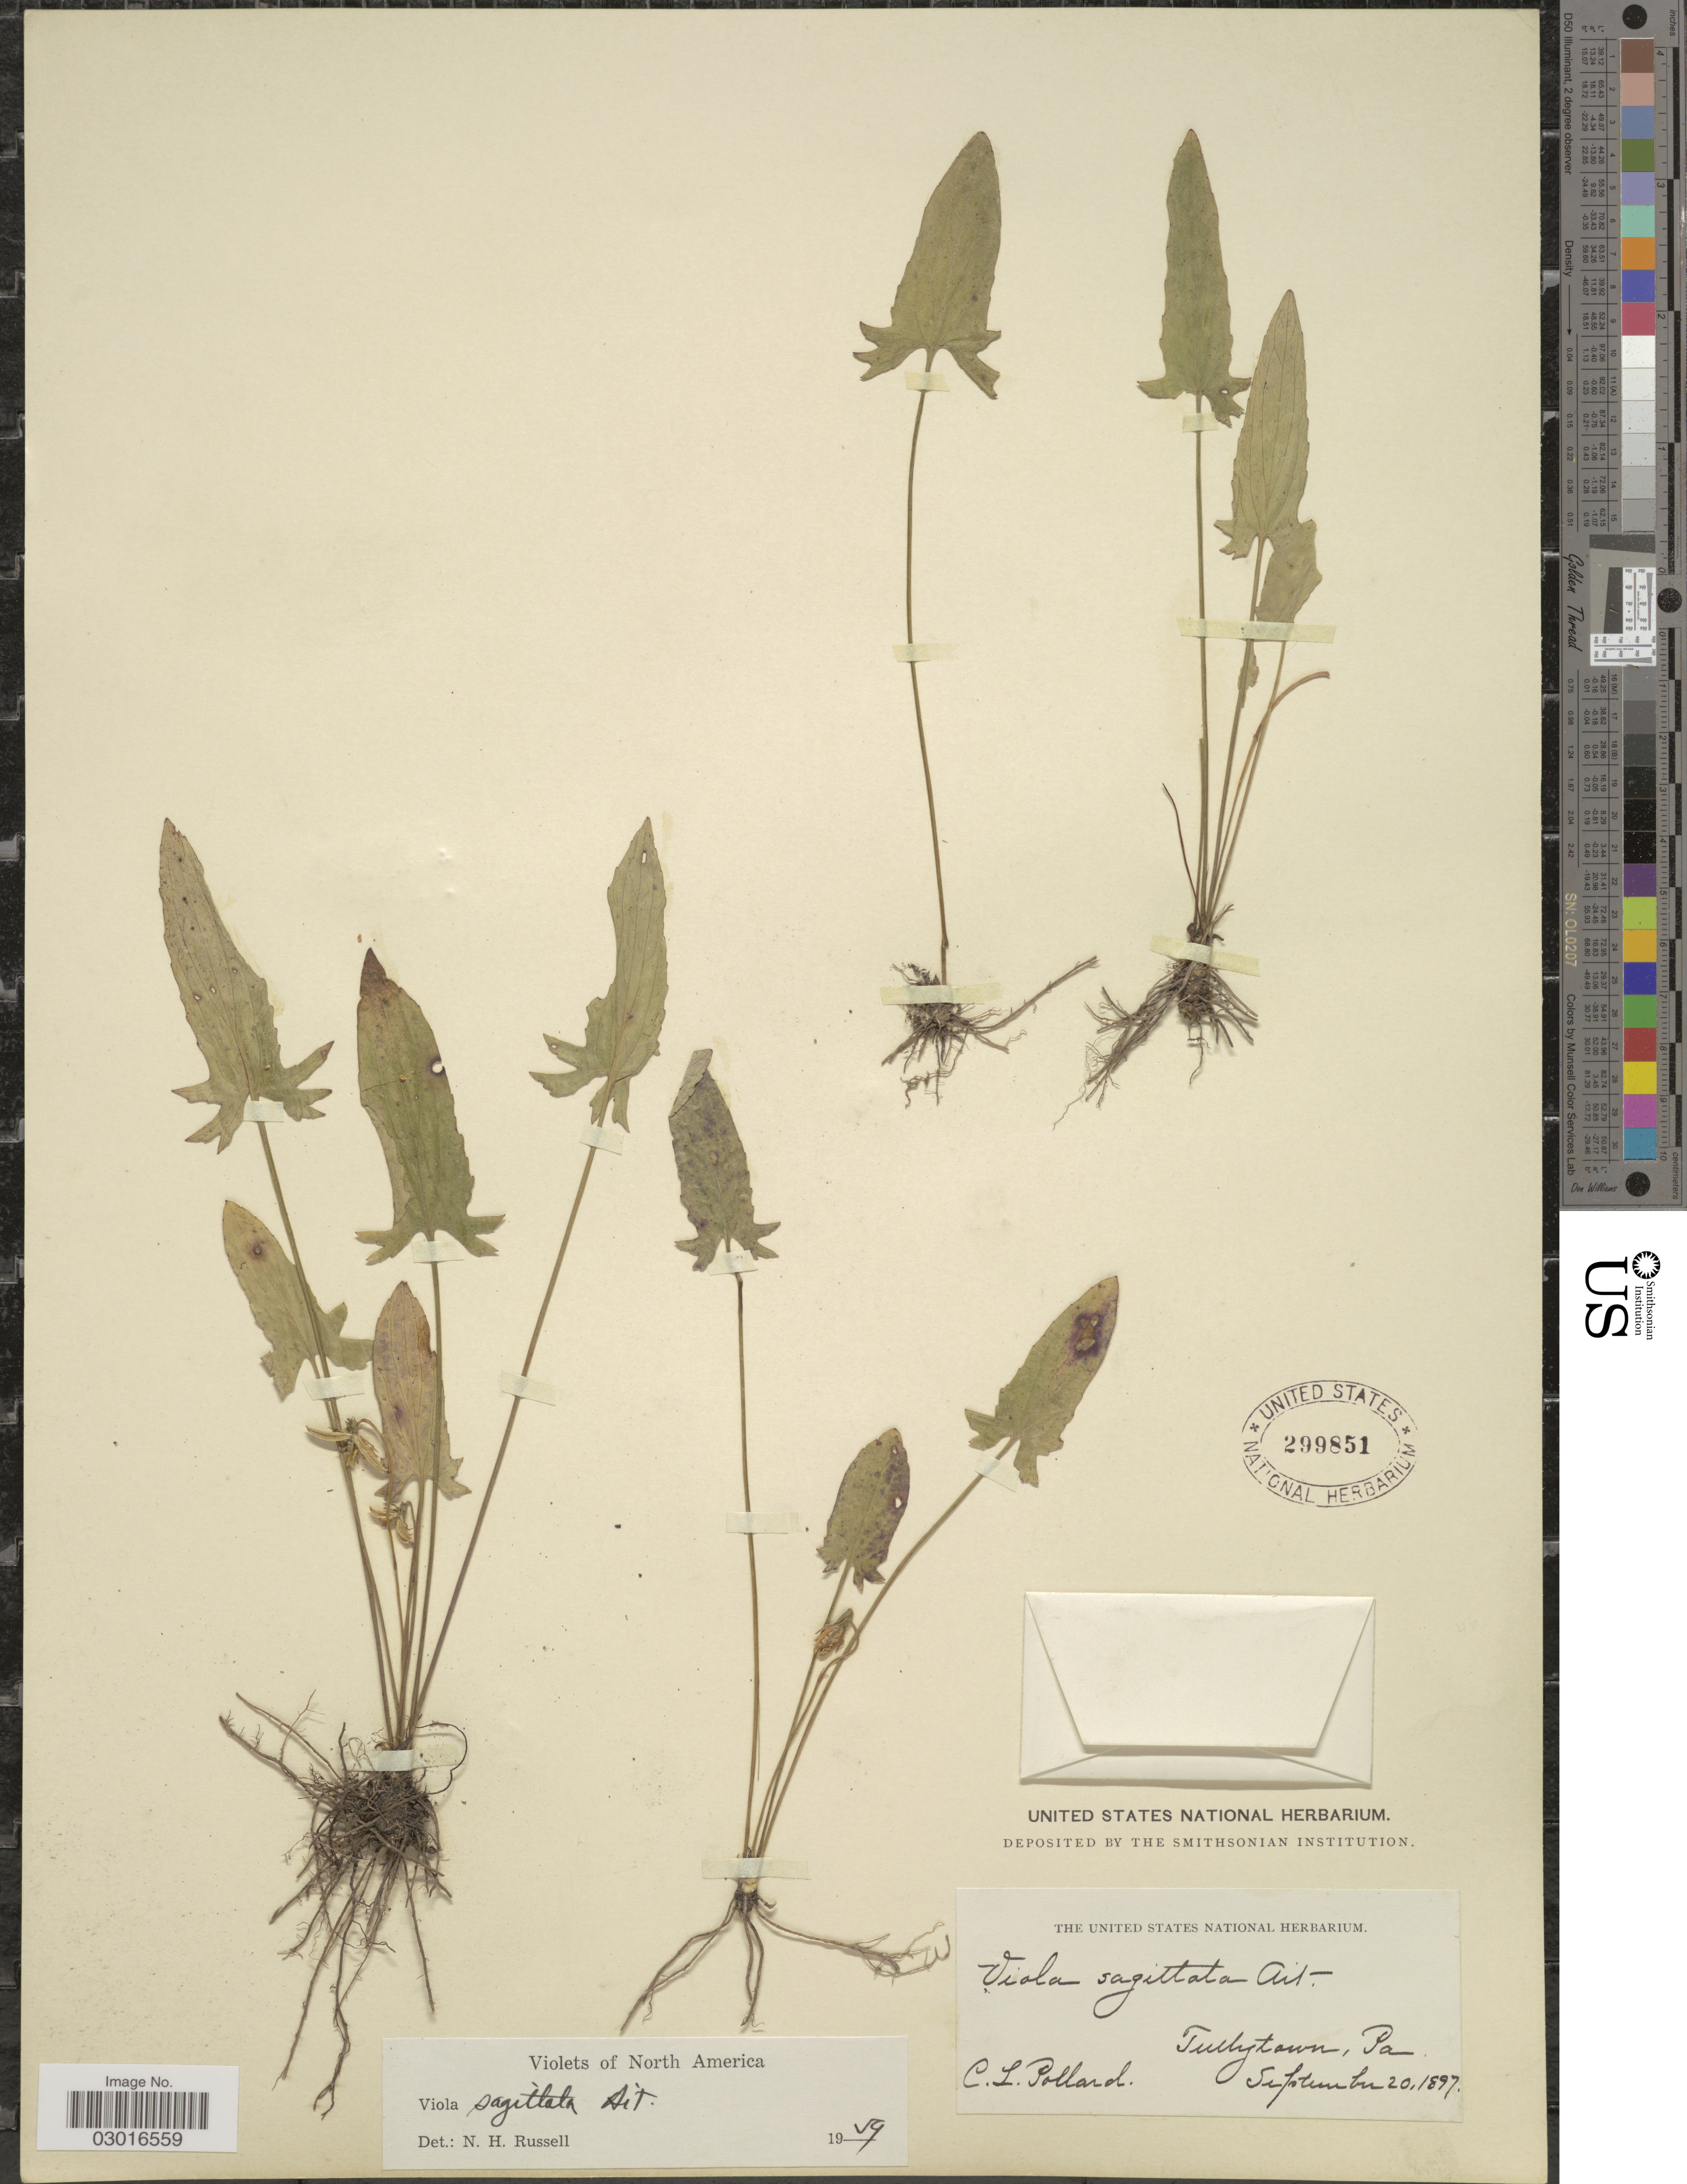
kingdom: Plantae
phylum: Tracheophyta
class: Magnoliopsida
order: Malpighiales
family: Violaceae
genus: Viola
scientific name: Viola sagittata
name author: Aiton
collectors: C. L. Pollard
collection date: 1897-09-20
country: United States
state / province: Pennsylvania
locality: Tullytown.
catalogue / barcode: US 299851